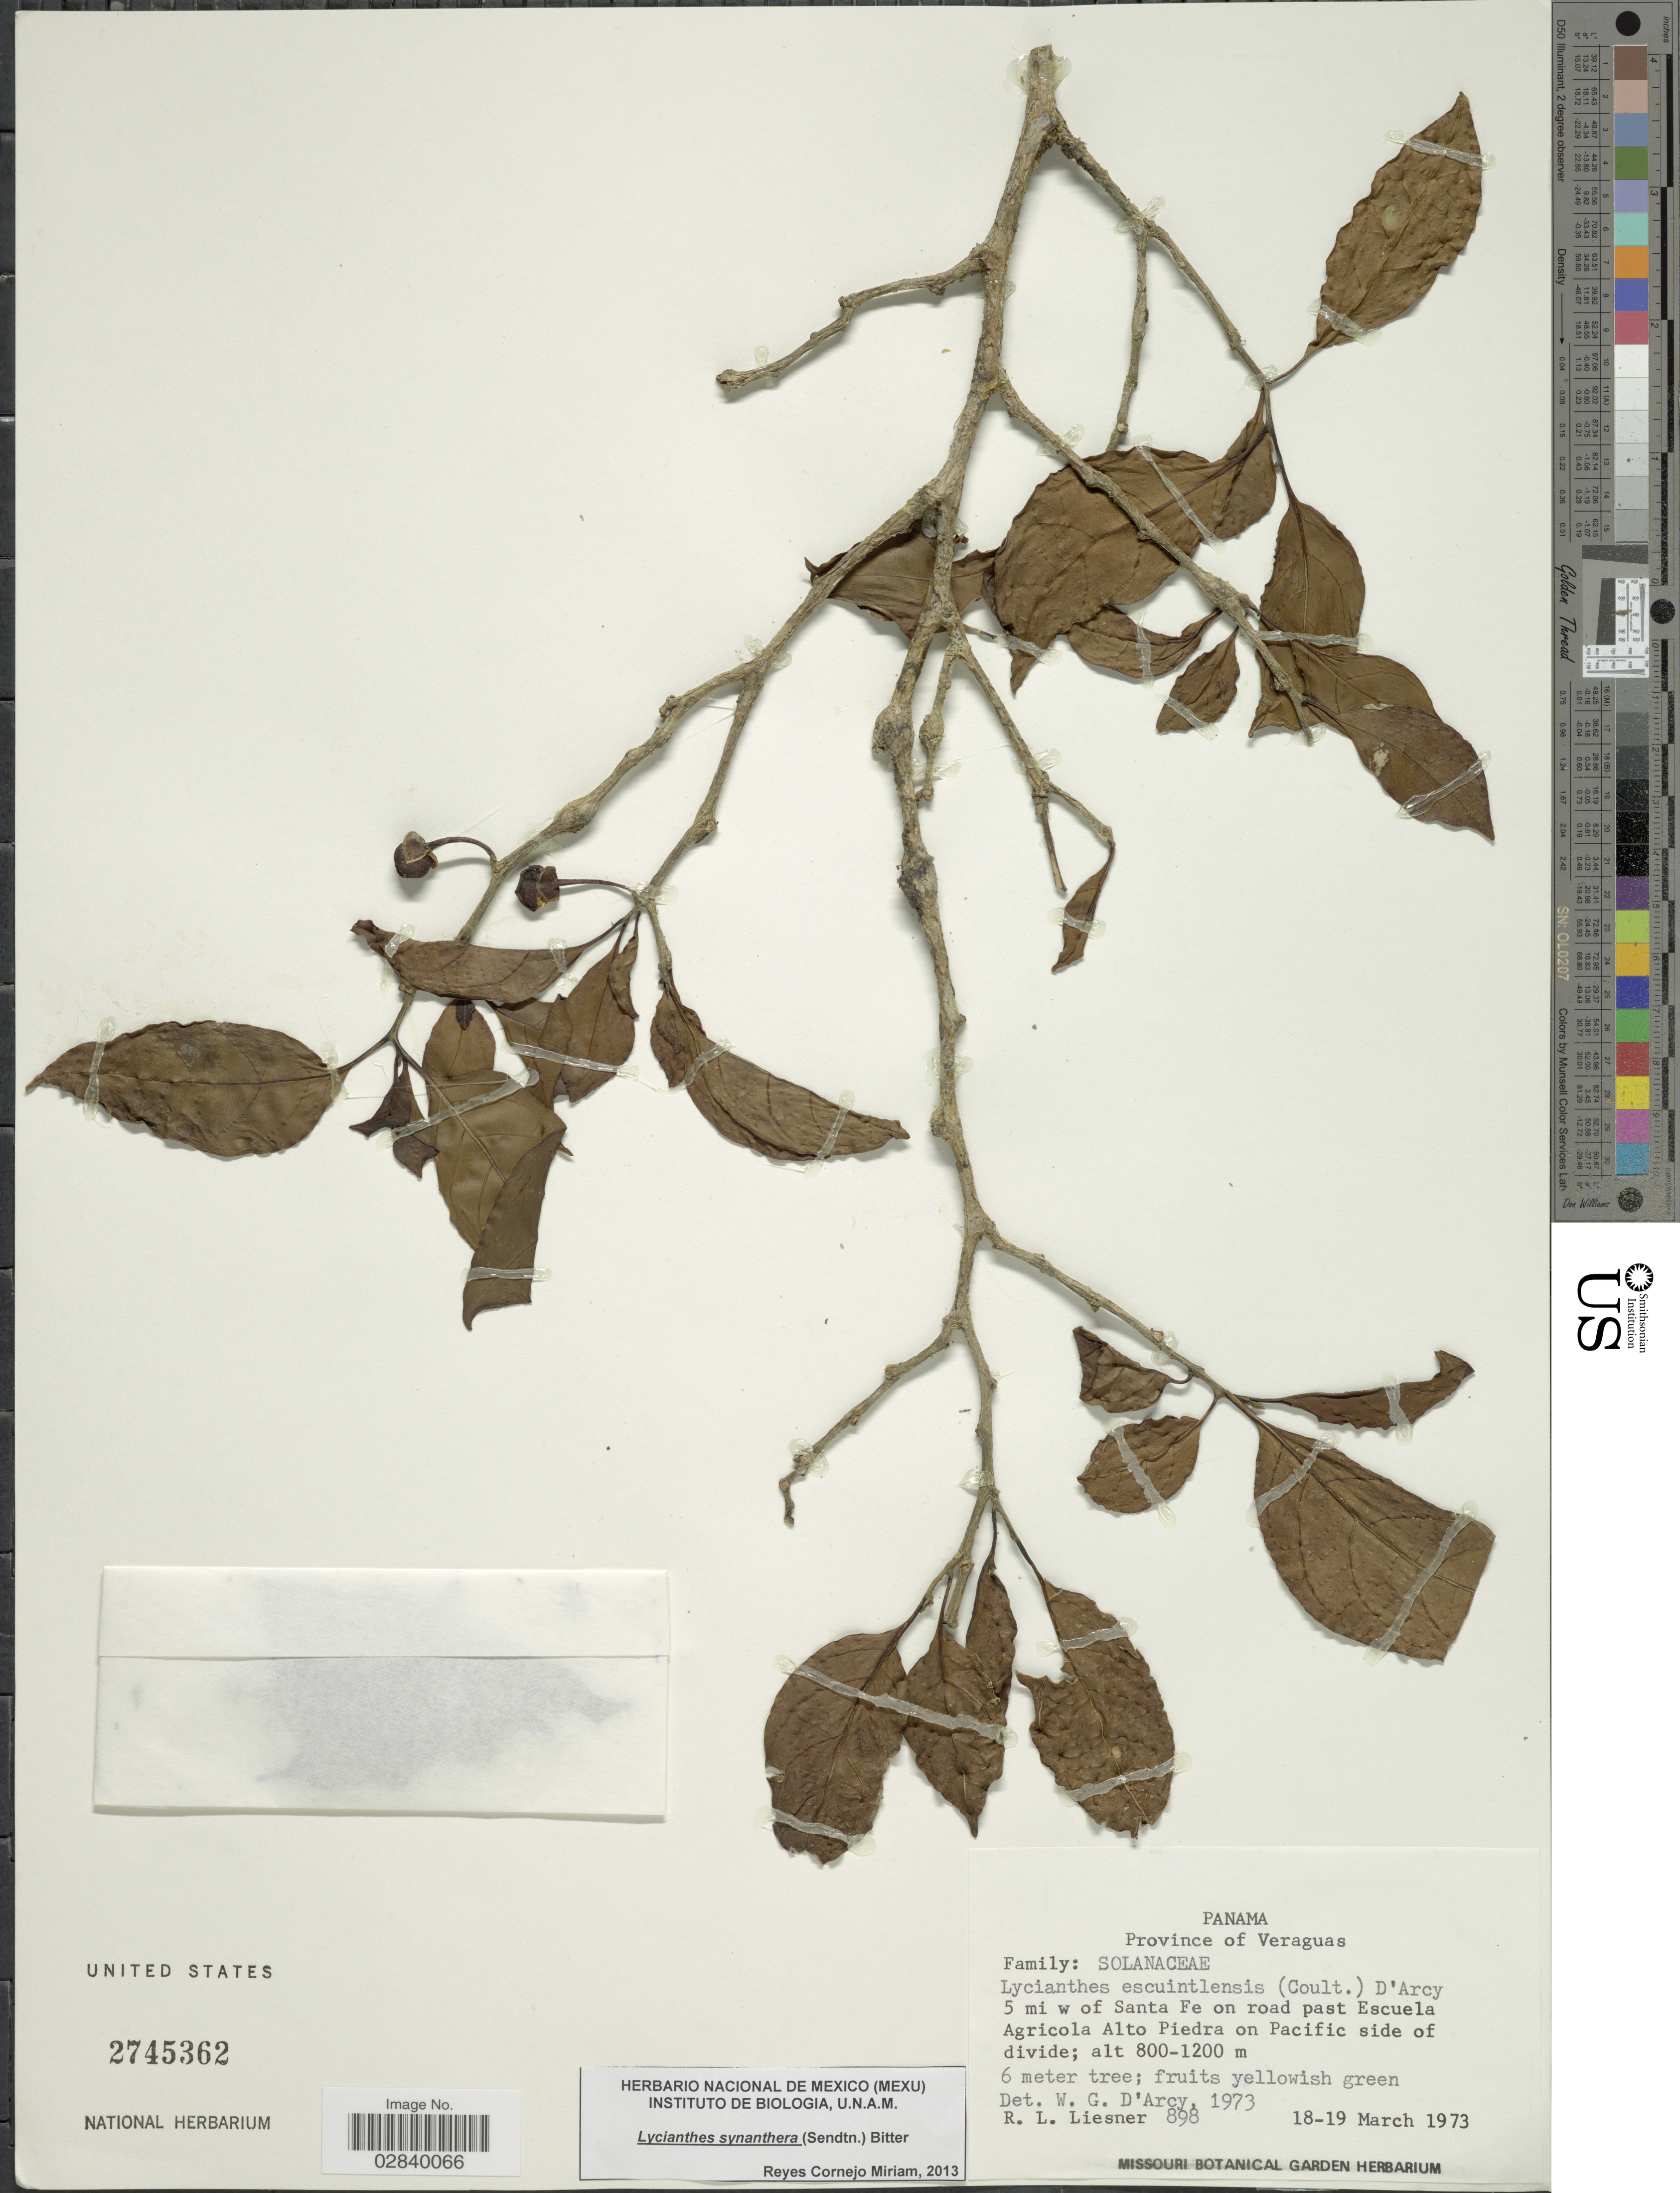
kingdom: Plantae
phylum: Tracheophyta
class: Magnoliopsida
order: Solanales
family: Solanaceae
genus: Lycianthes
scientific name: Lycianthes synanthera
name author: (Sendtn.) Bitter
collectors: R. L. Liesner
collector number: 898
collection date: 1973-03-18/1973-03-19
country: Panama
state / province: Veraguas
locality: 5 mi w of Santa Fe on road past Escuela Agricola Alto Piedra on Pacific side of divide.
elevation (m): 800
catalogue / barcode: US 2745362